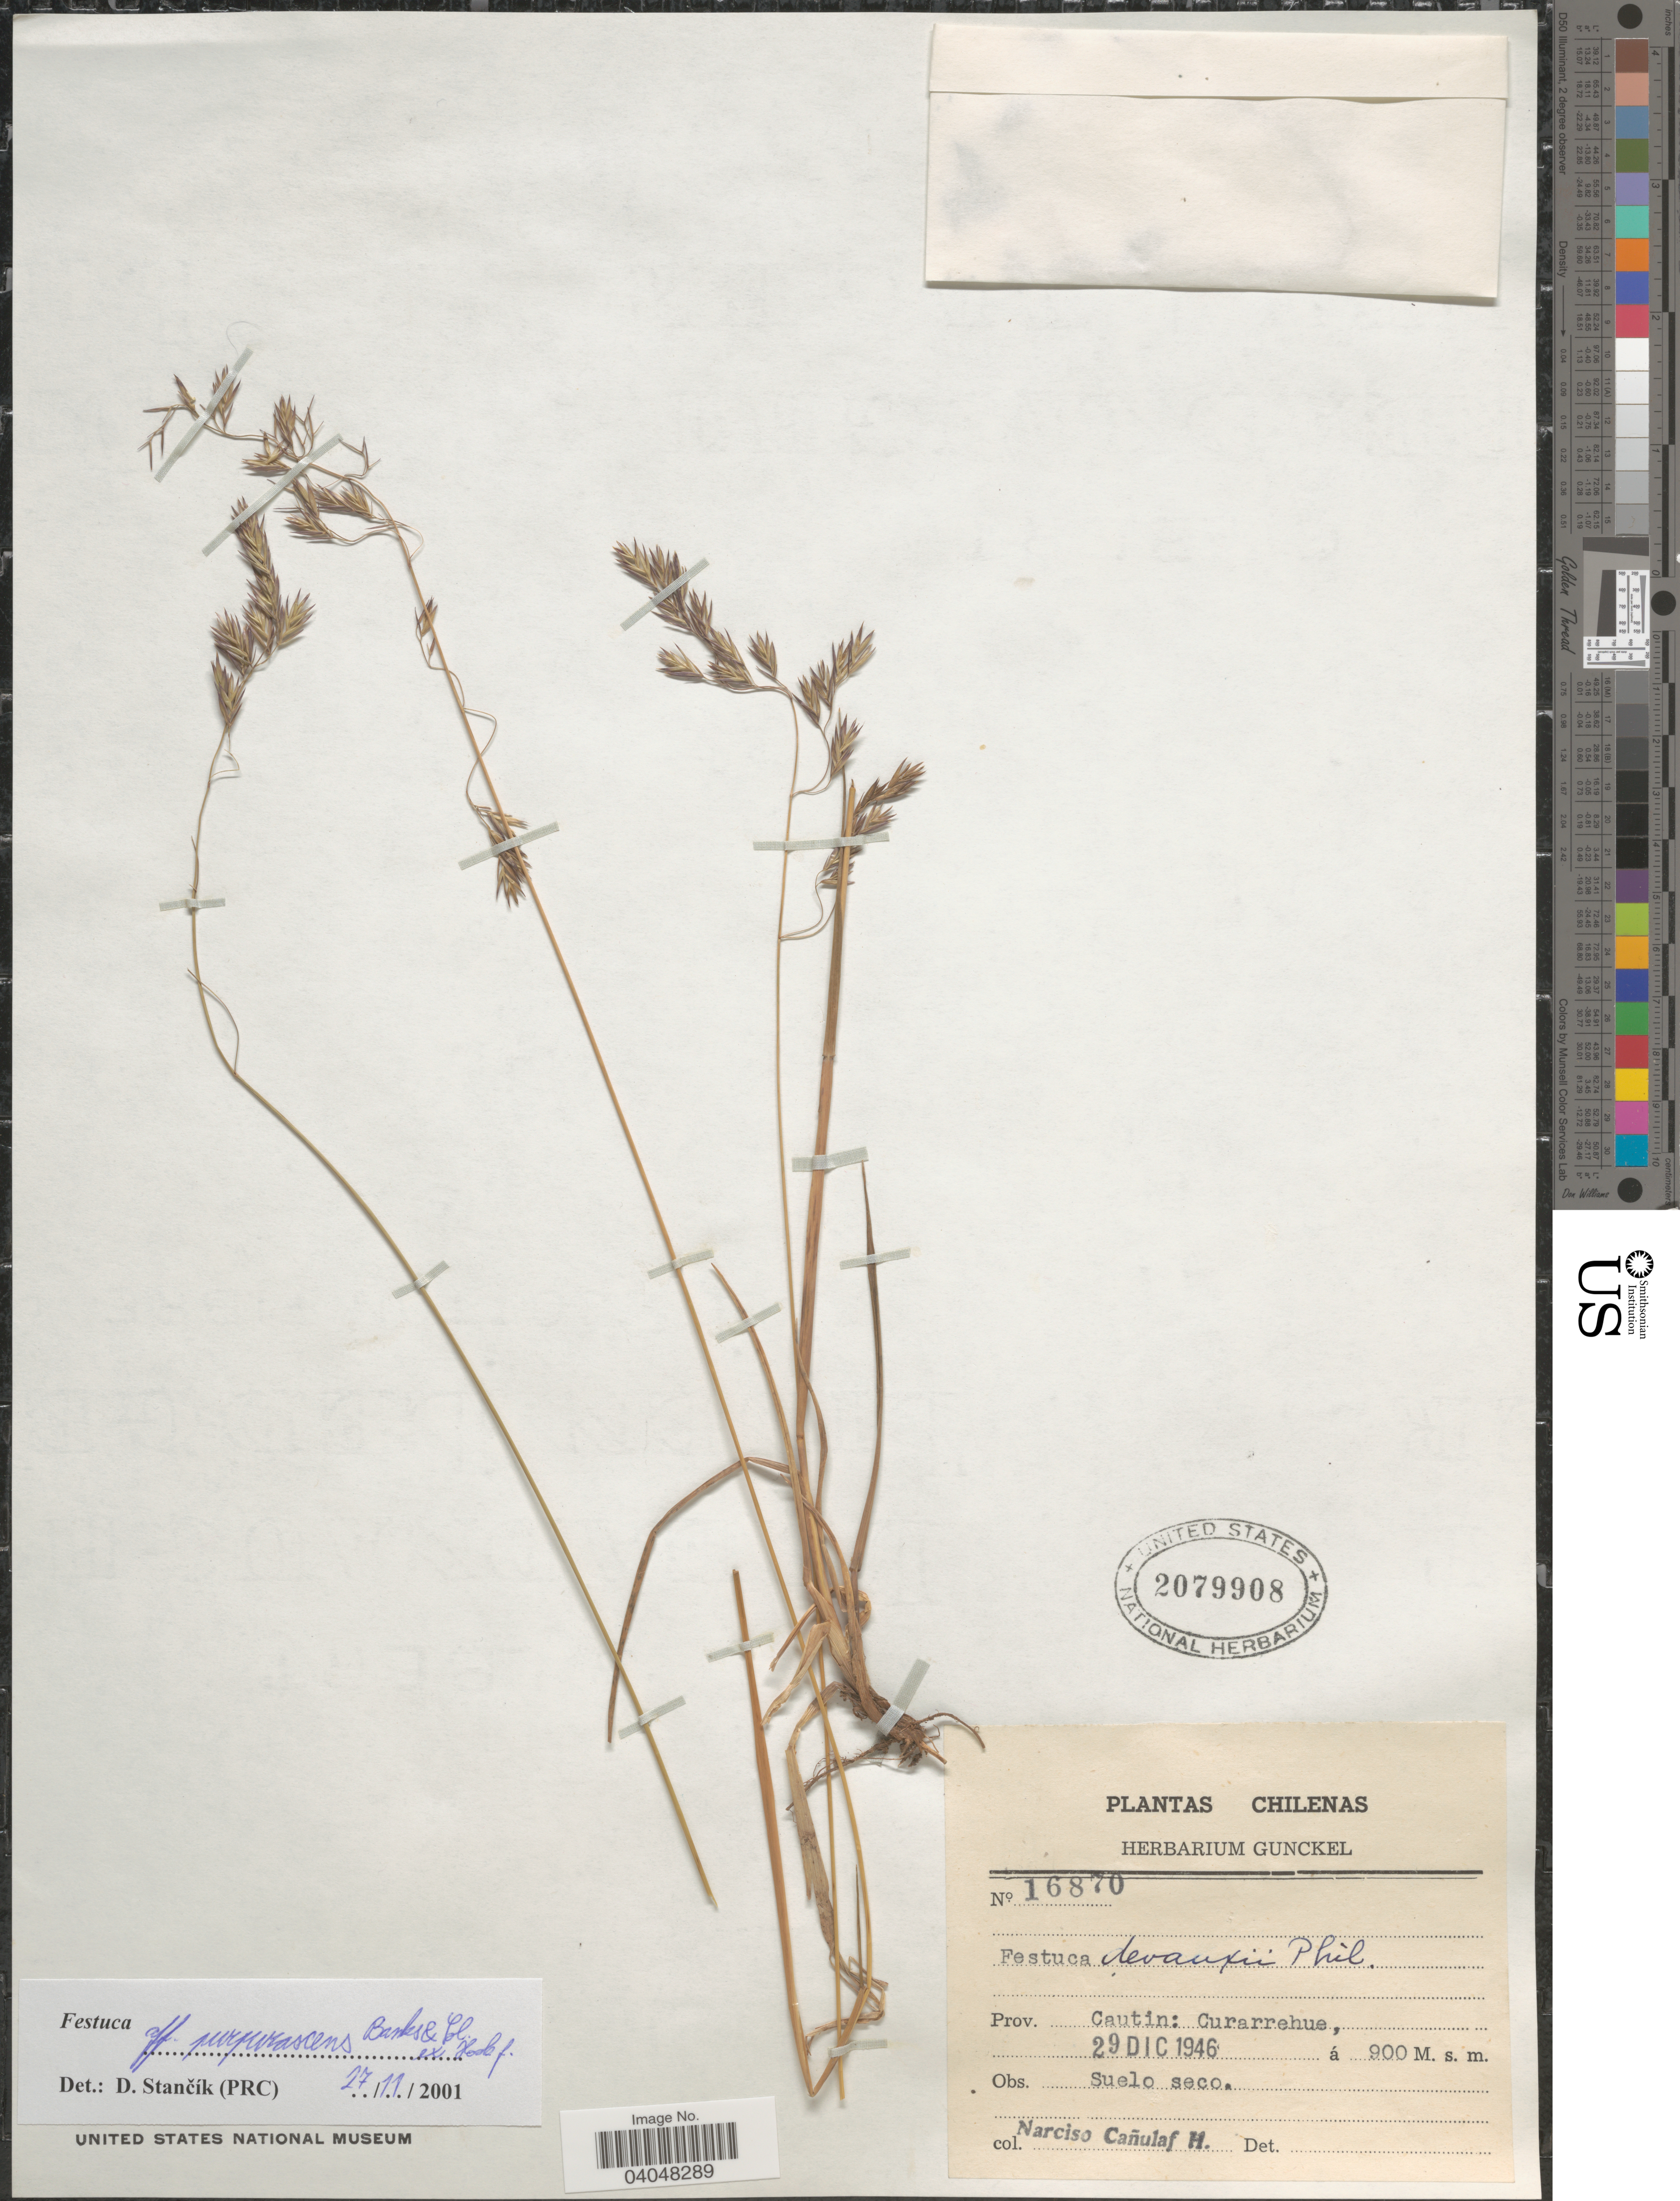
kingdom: Plantae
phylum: Tracheophyta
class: Liliopsida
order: Poales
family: Poaceae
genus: Festuca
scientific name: Festuca purpurascens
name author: Banks & Sol. ex Hook. f.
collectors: N. Canulaf H.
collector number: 16870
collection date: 1946-12-29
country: Chile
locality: Prov. Cautin: Curarrehue.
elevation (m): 900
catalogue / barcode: US 2079908